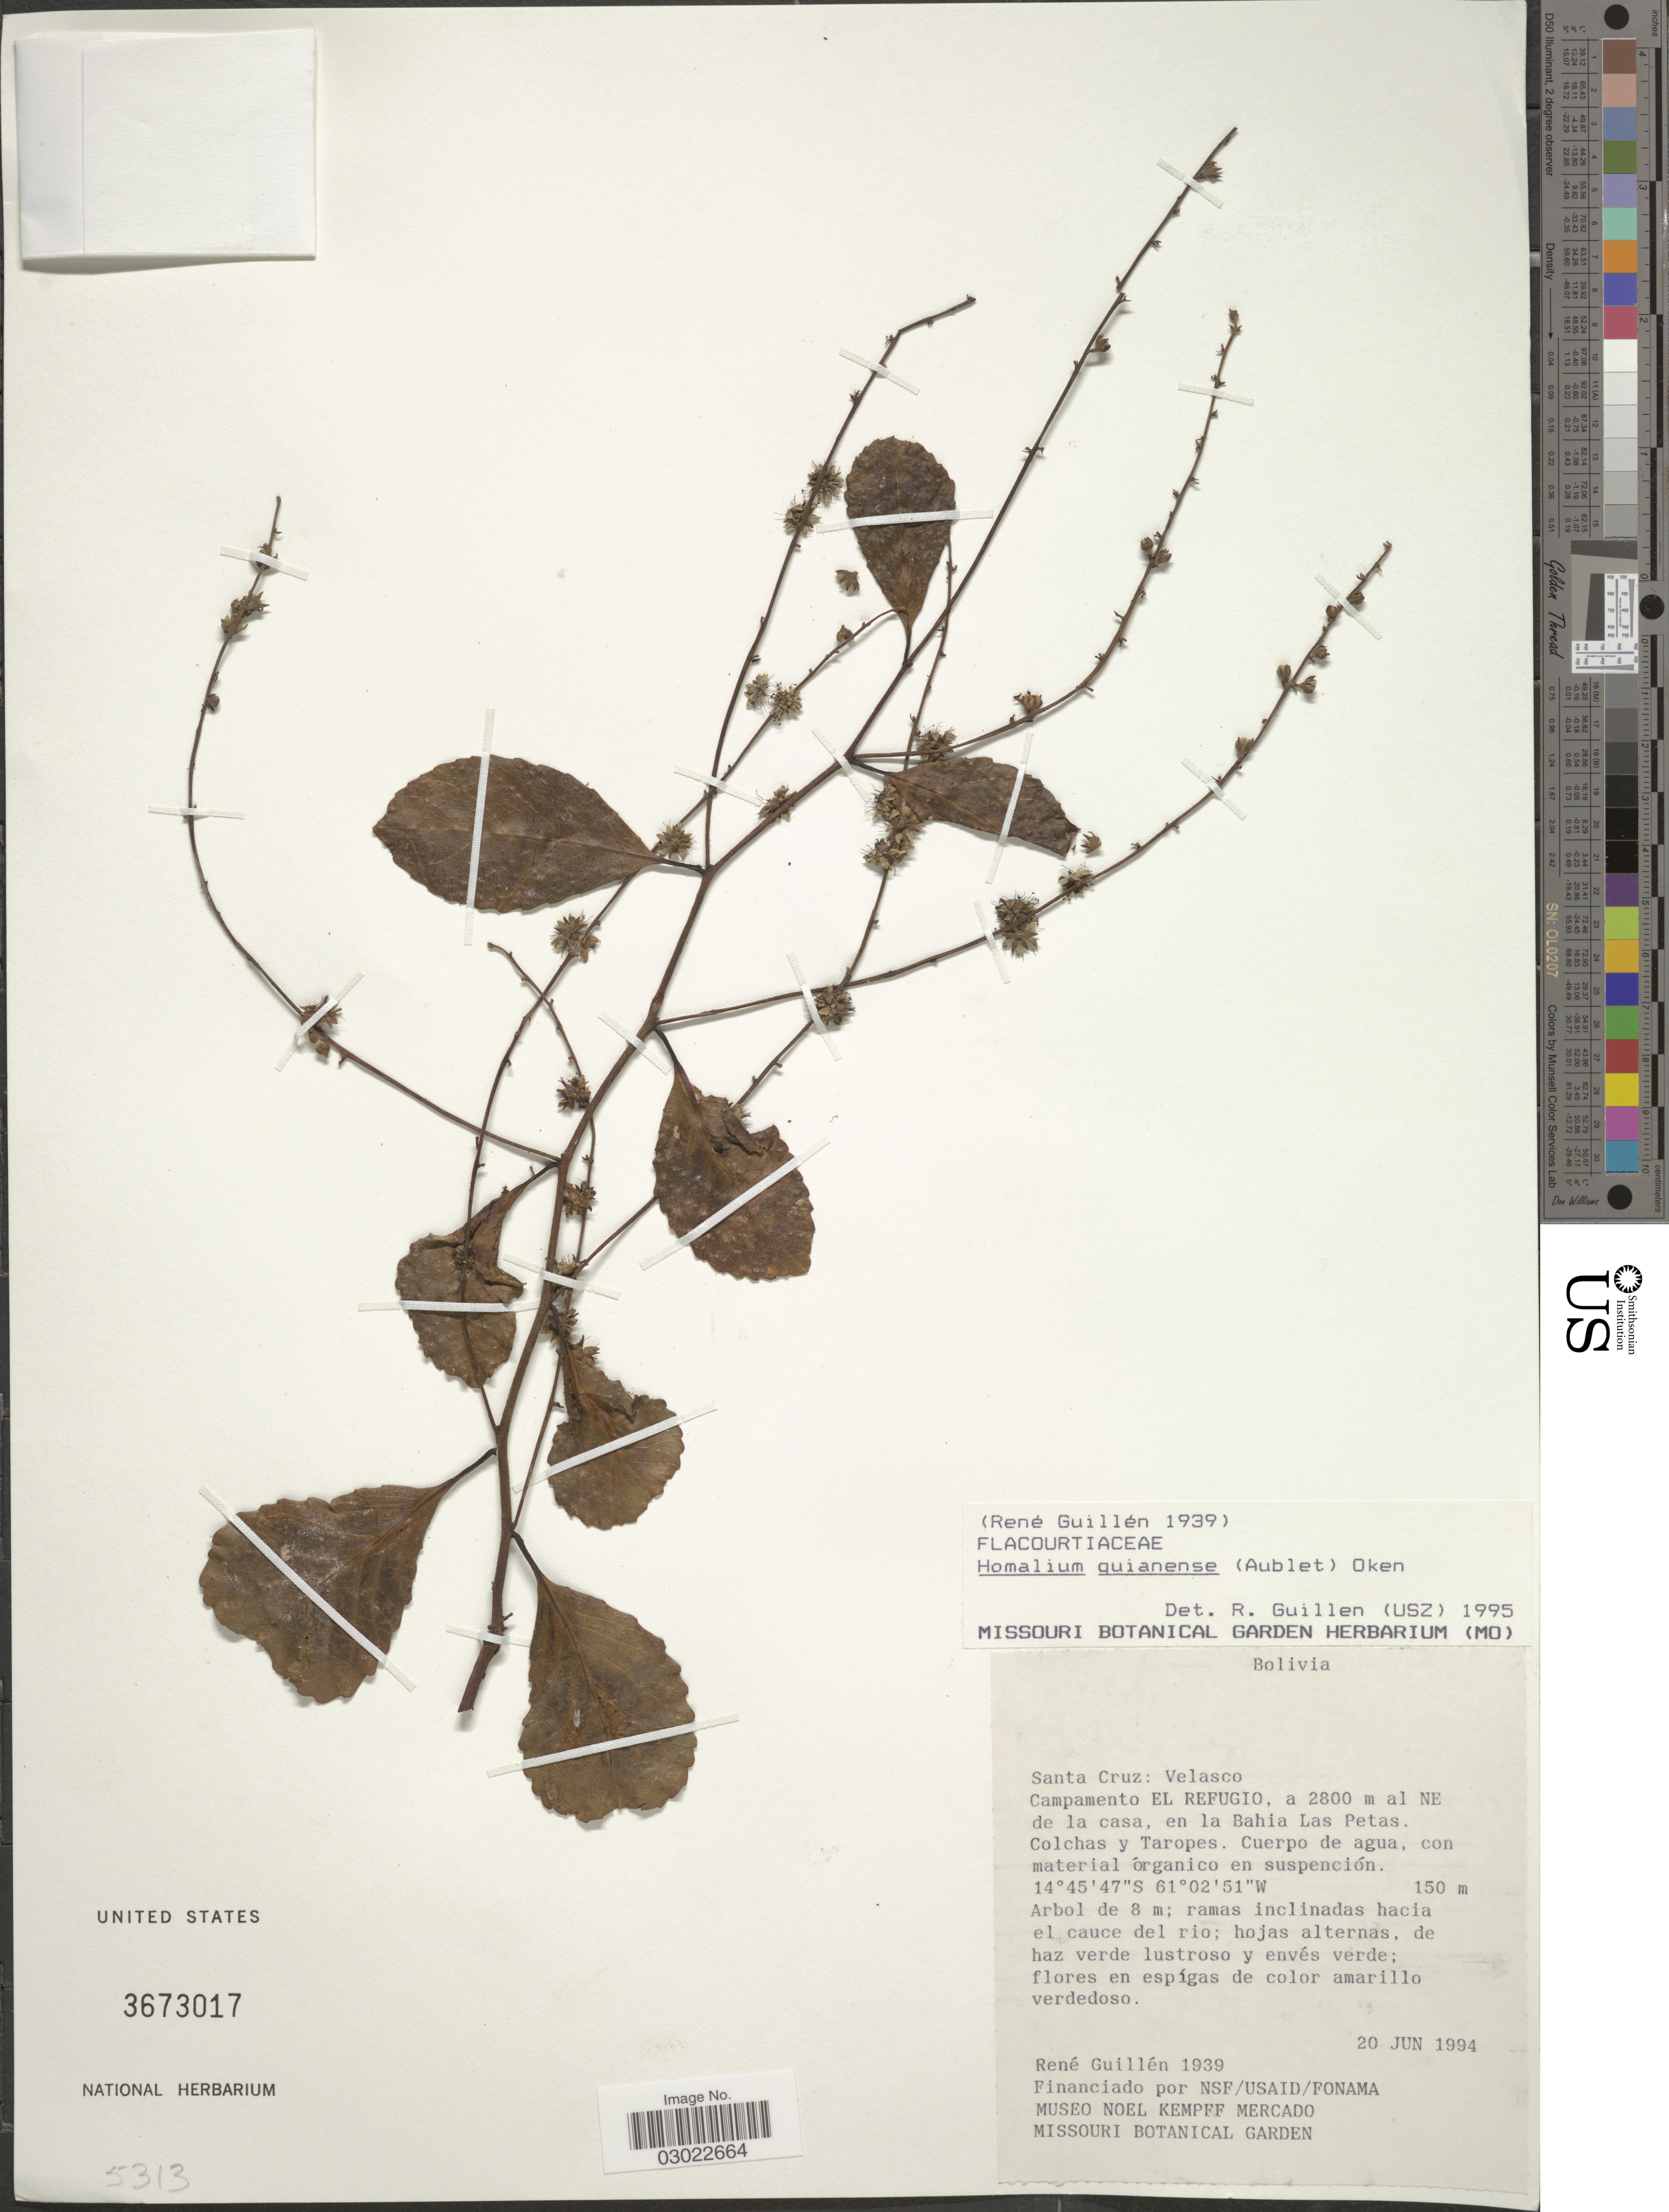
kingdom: Plantae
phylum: Tracheophyta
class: Magnoliopsida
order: Malpighiales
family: Salicaceae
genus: Homalium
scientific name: Homalium guianense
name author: (Aubl.) Oken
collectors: R. Guillen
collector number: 1939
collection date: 1994-06-20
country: Bolivia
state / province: Santa Cruz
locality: Santa Cruz: Velasco. Campamento El Refugio, a 2800 m al NE de la casa, en la Bahia Las Petas, Colchas y Taropes.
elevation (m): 150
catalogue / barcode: US 3673017